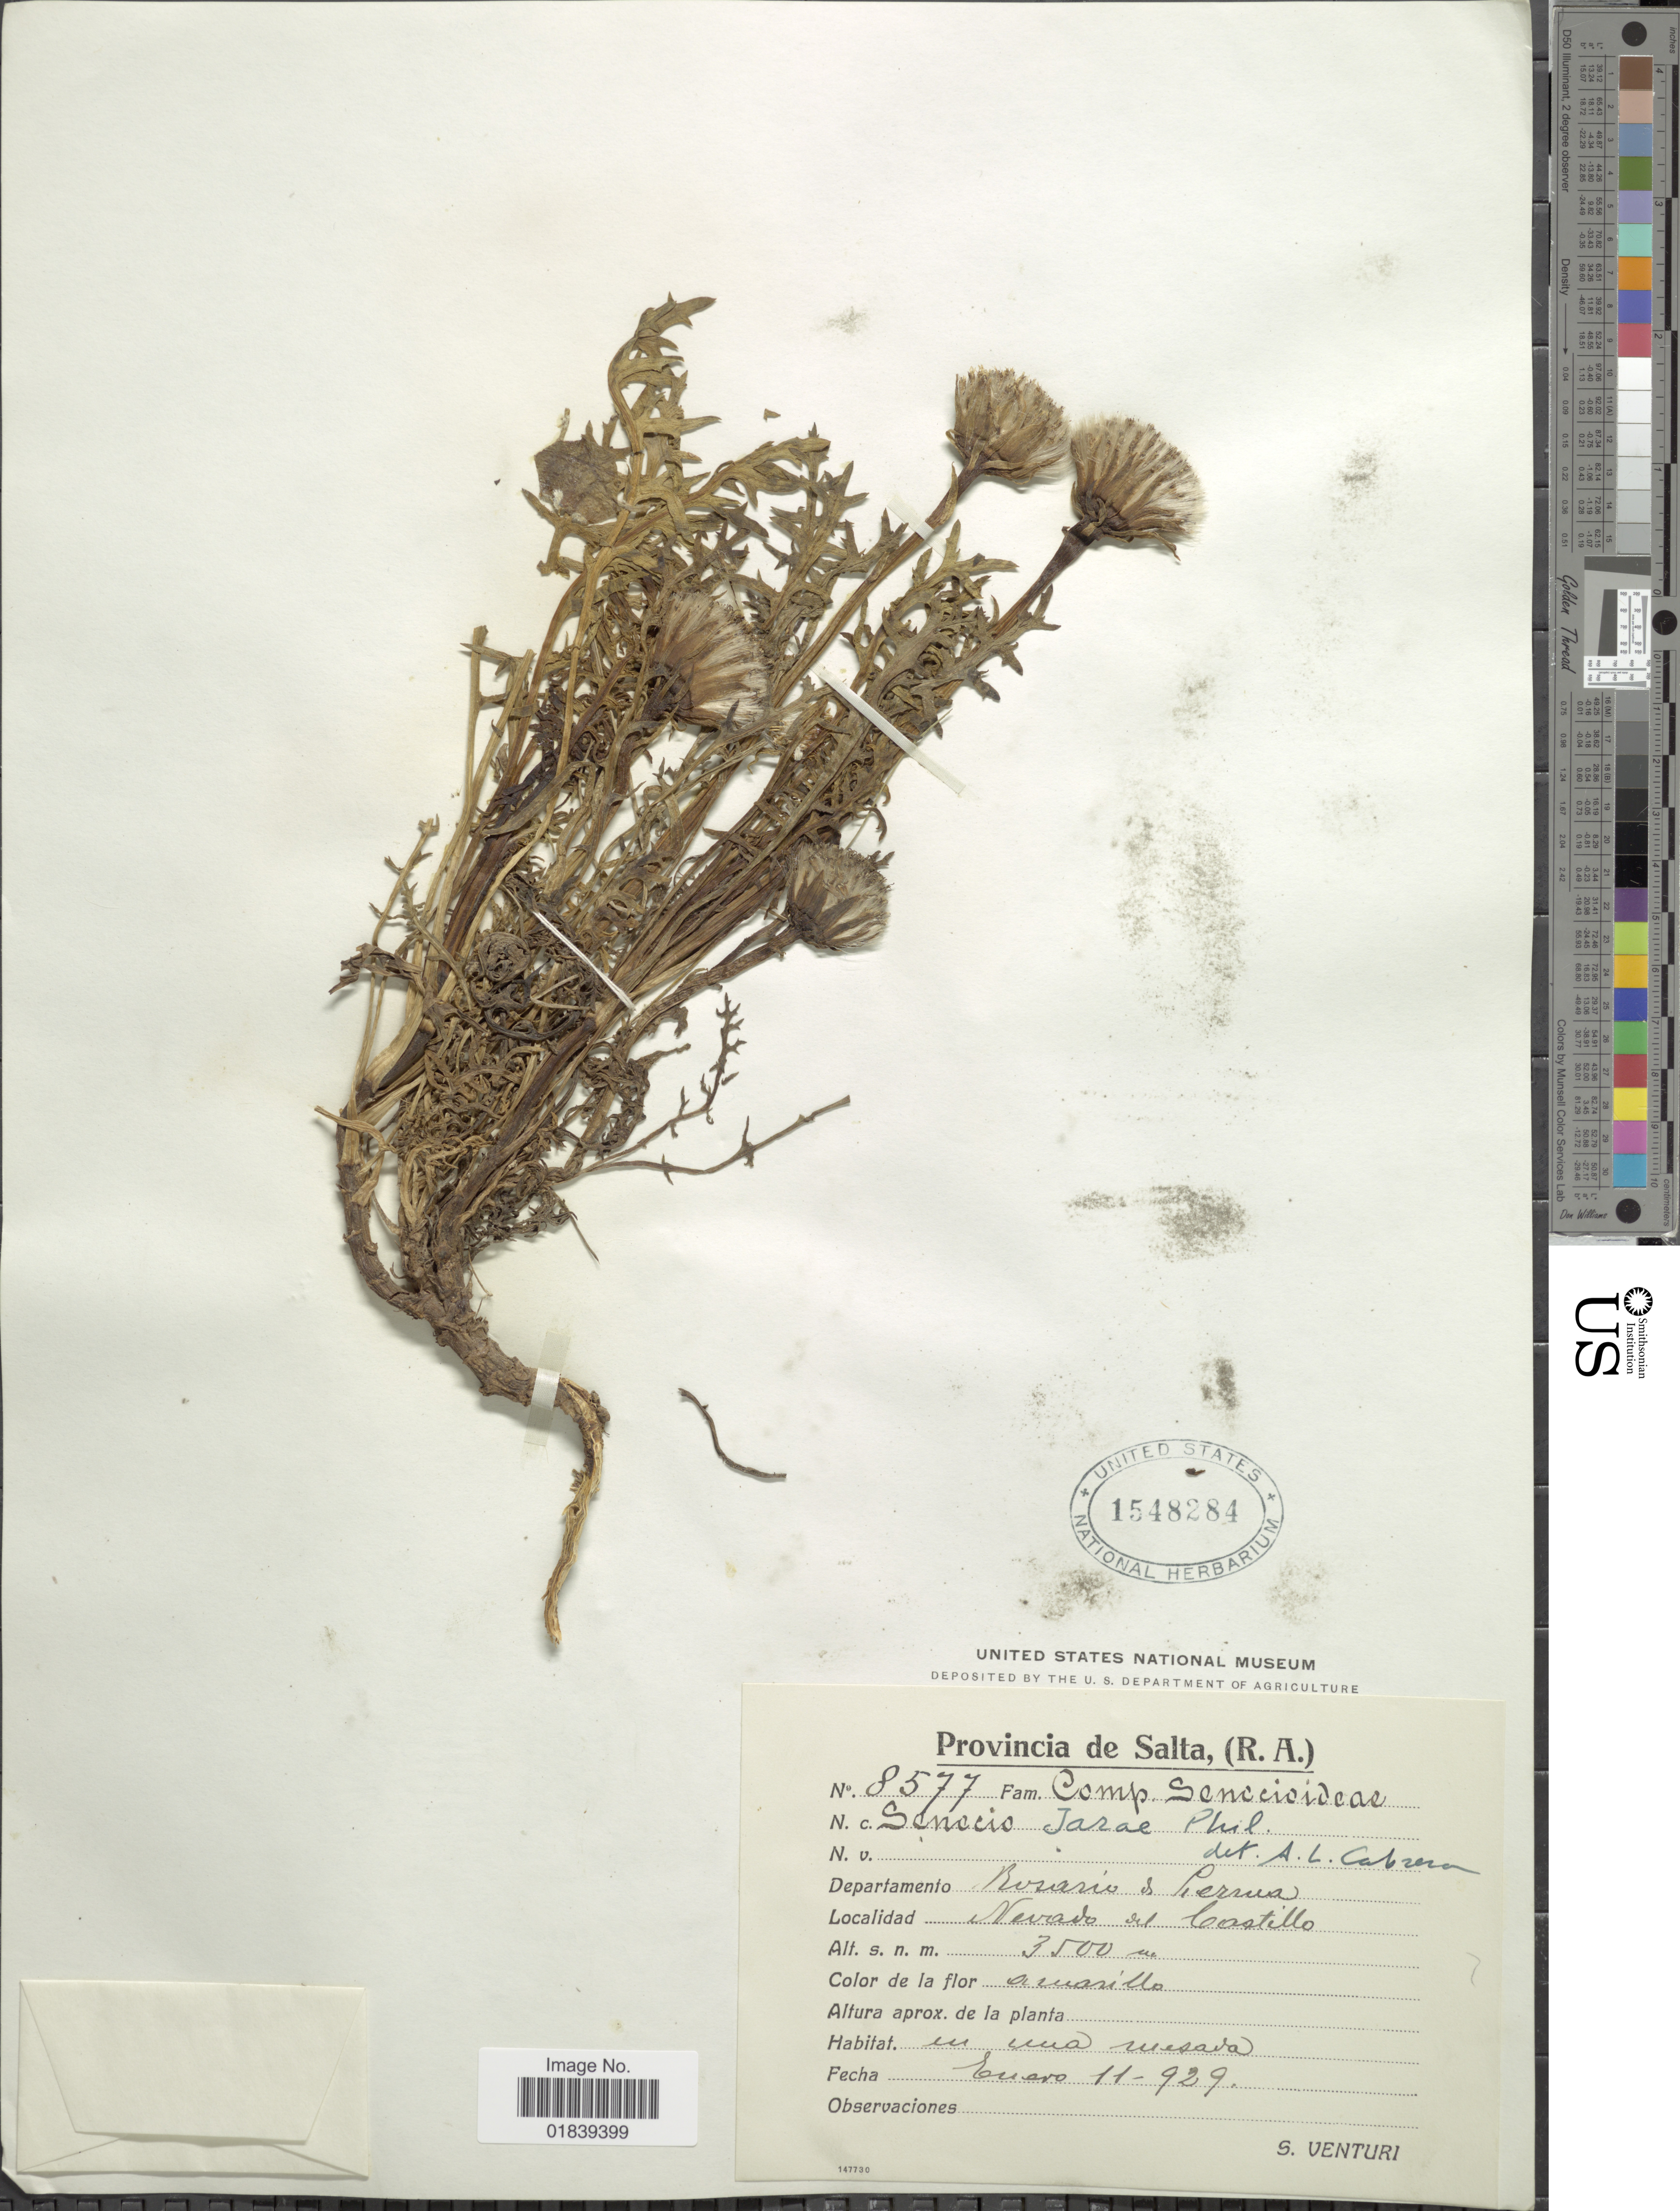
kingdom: Plantae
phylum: Tracheophyta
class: Magnoliopsida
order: Asterales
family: Asteraceae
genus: Senecio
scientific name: Senecio jarae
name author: Phil.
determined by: Salomon, Luciana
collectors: S. Venturi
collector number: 8577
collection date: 1929-01-11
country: Argentina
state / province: Salta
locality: Departamento Rosario de Lerma, Nevado del Castillo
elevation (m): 3500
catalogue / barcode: US 1548284